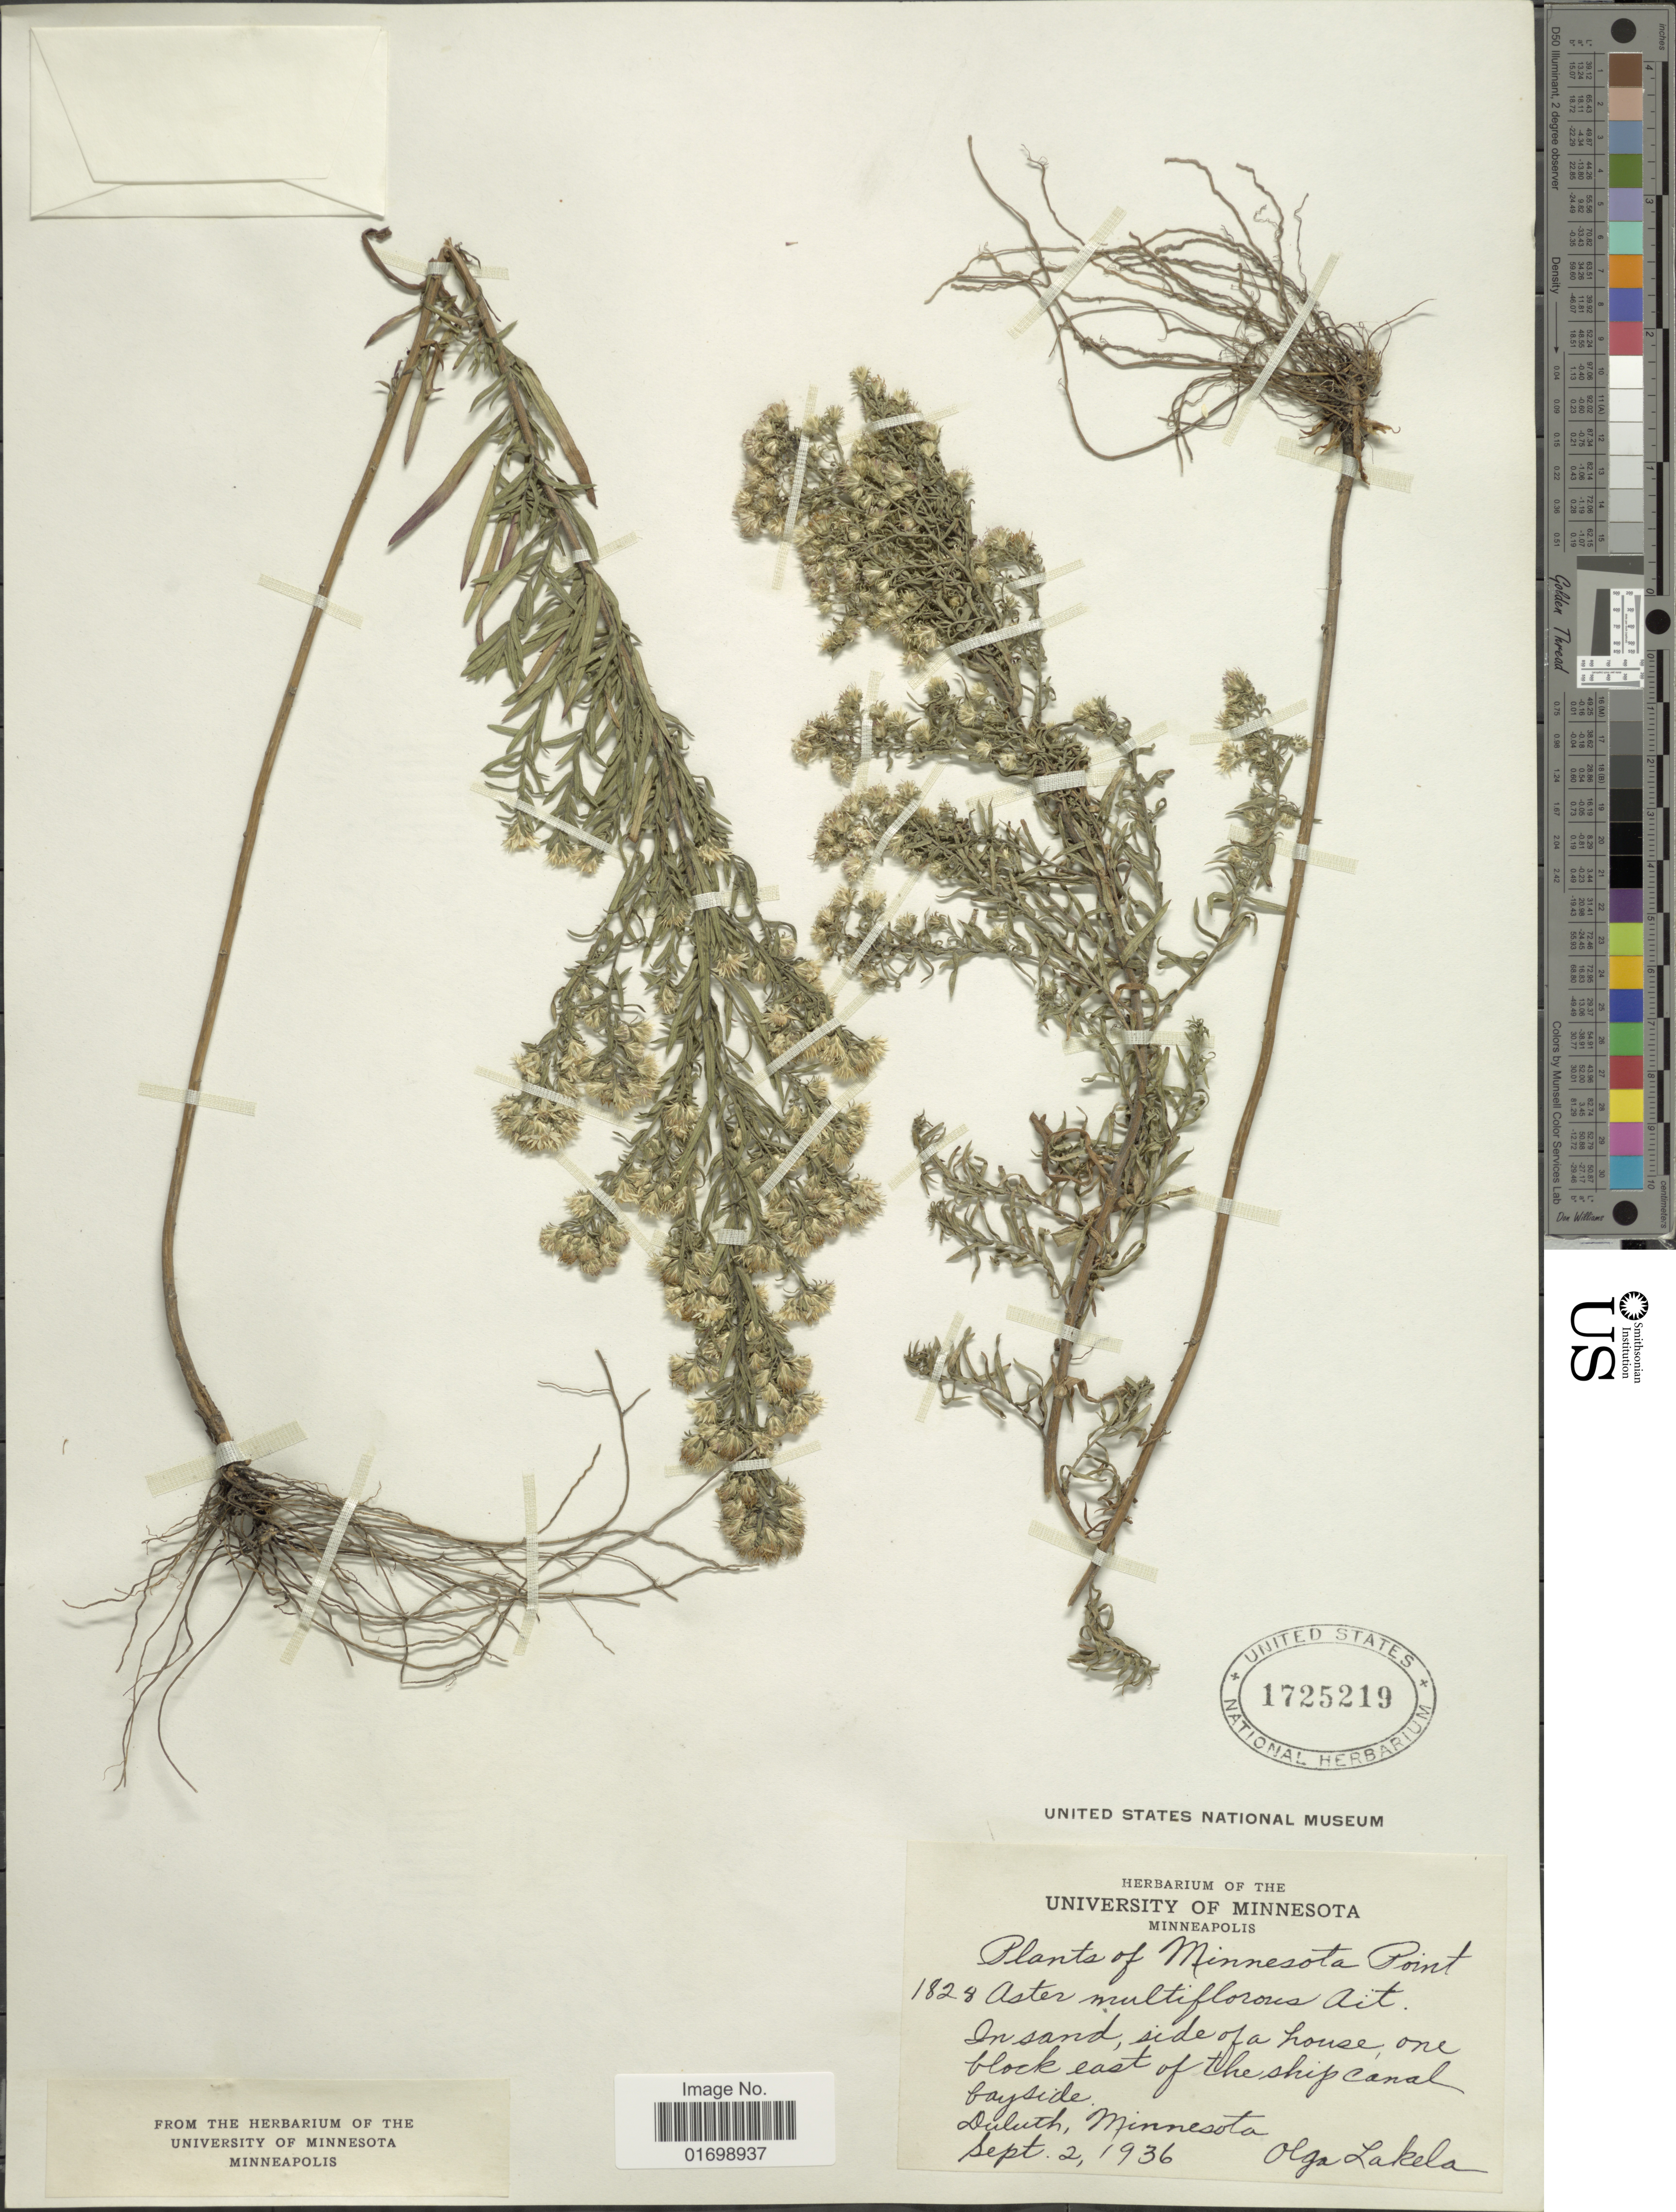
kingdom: Plantae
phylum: Tracheophyta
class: Magnoliopsida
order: Asterales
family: Asteraceae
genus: Symphyotrichum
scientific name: Symphyotrichum ericoides var. prostratum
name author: (Kuntze) G.L. Nesom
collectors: O. K. Lakela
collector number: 1828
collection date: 1936-09-02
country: United States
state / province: Minnesota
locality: In sand, side of a house; one block east of the ship canal bayside, Duluth.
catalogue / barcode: US 1725219